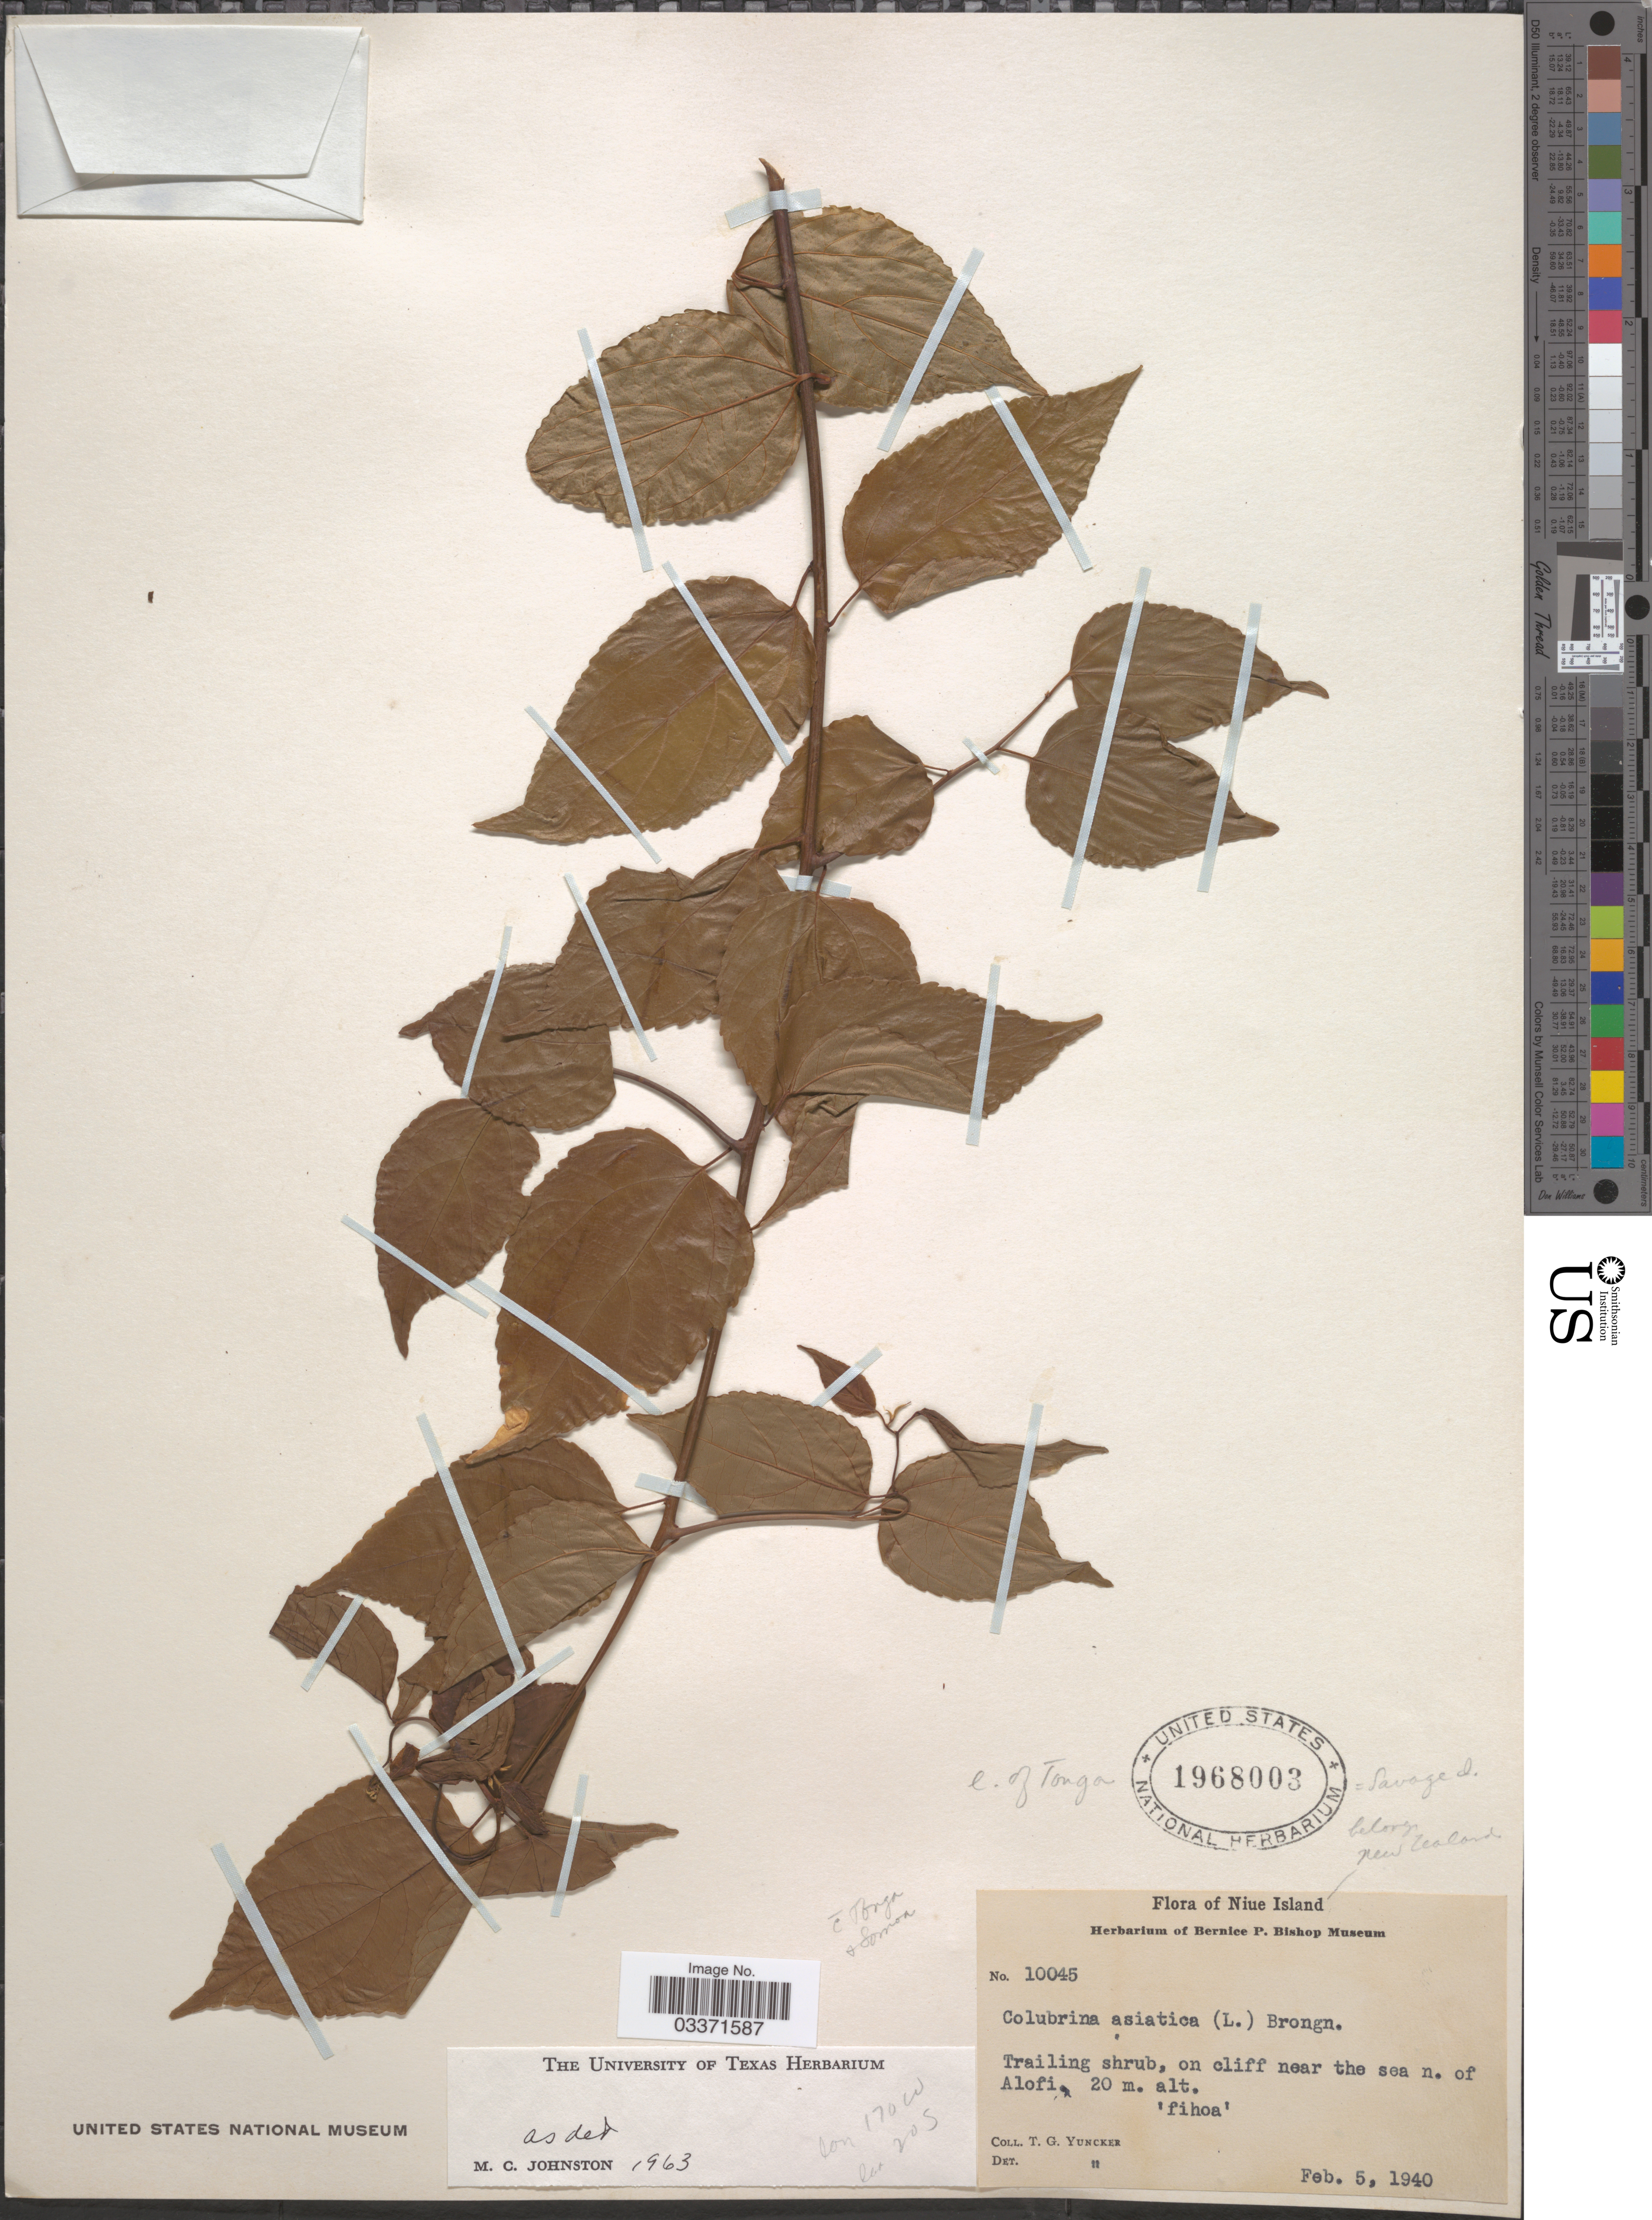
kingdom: Plantae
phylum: Tracheophyta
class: Magnoliopsida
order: Rosales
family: Rhamnaceae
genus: Colubrina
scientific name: Colubrina asiatica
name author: (L.) Brongn.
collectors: T. G. Yuncker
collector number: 10045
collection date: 1940-02-05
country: Tonga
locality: Niue Island, Trailing shrub, on cliff near the sea n. of Alofi, e. of Tonga.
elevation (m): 20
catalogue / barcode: US 1968003